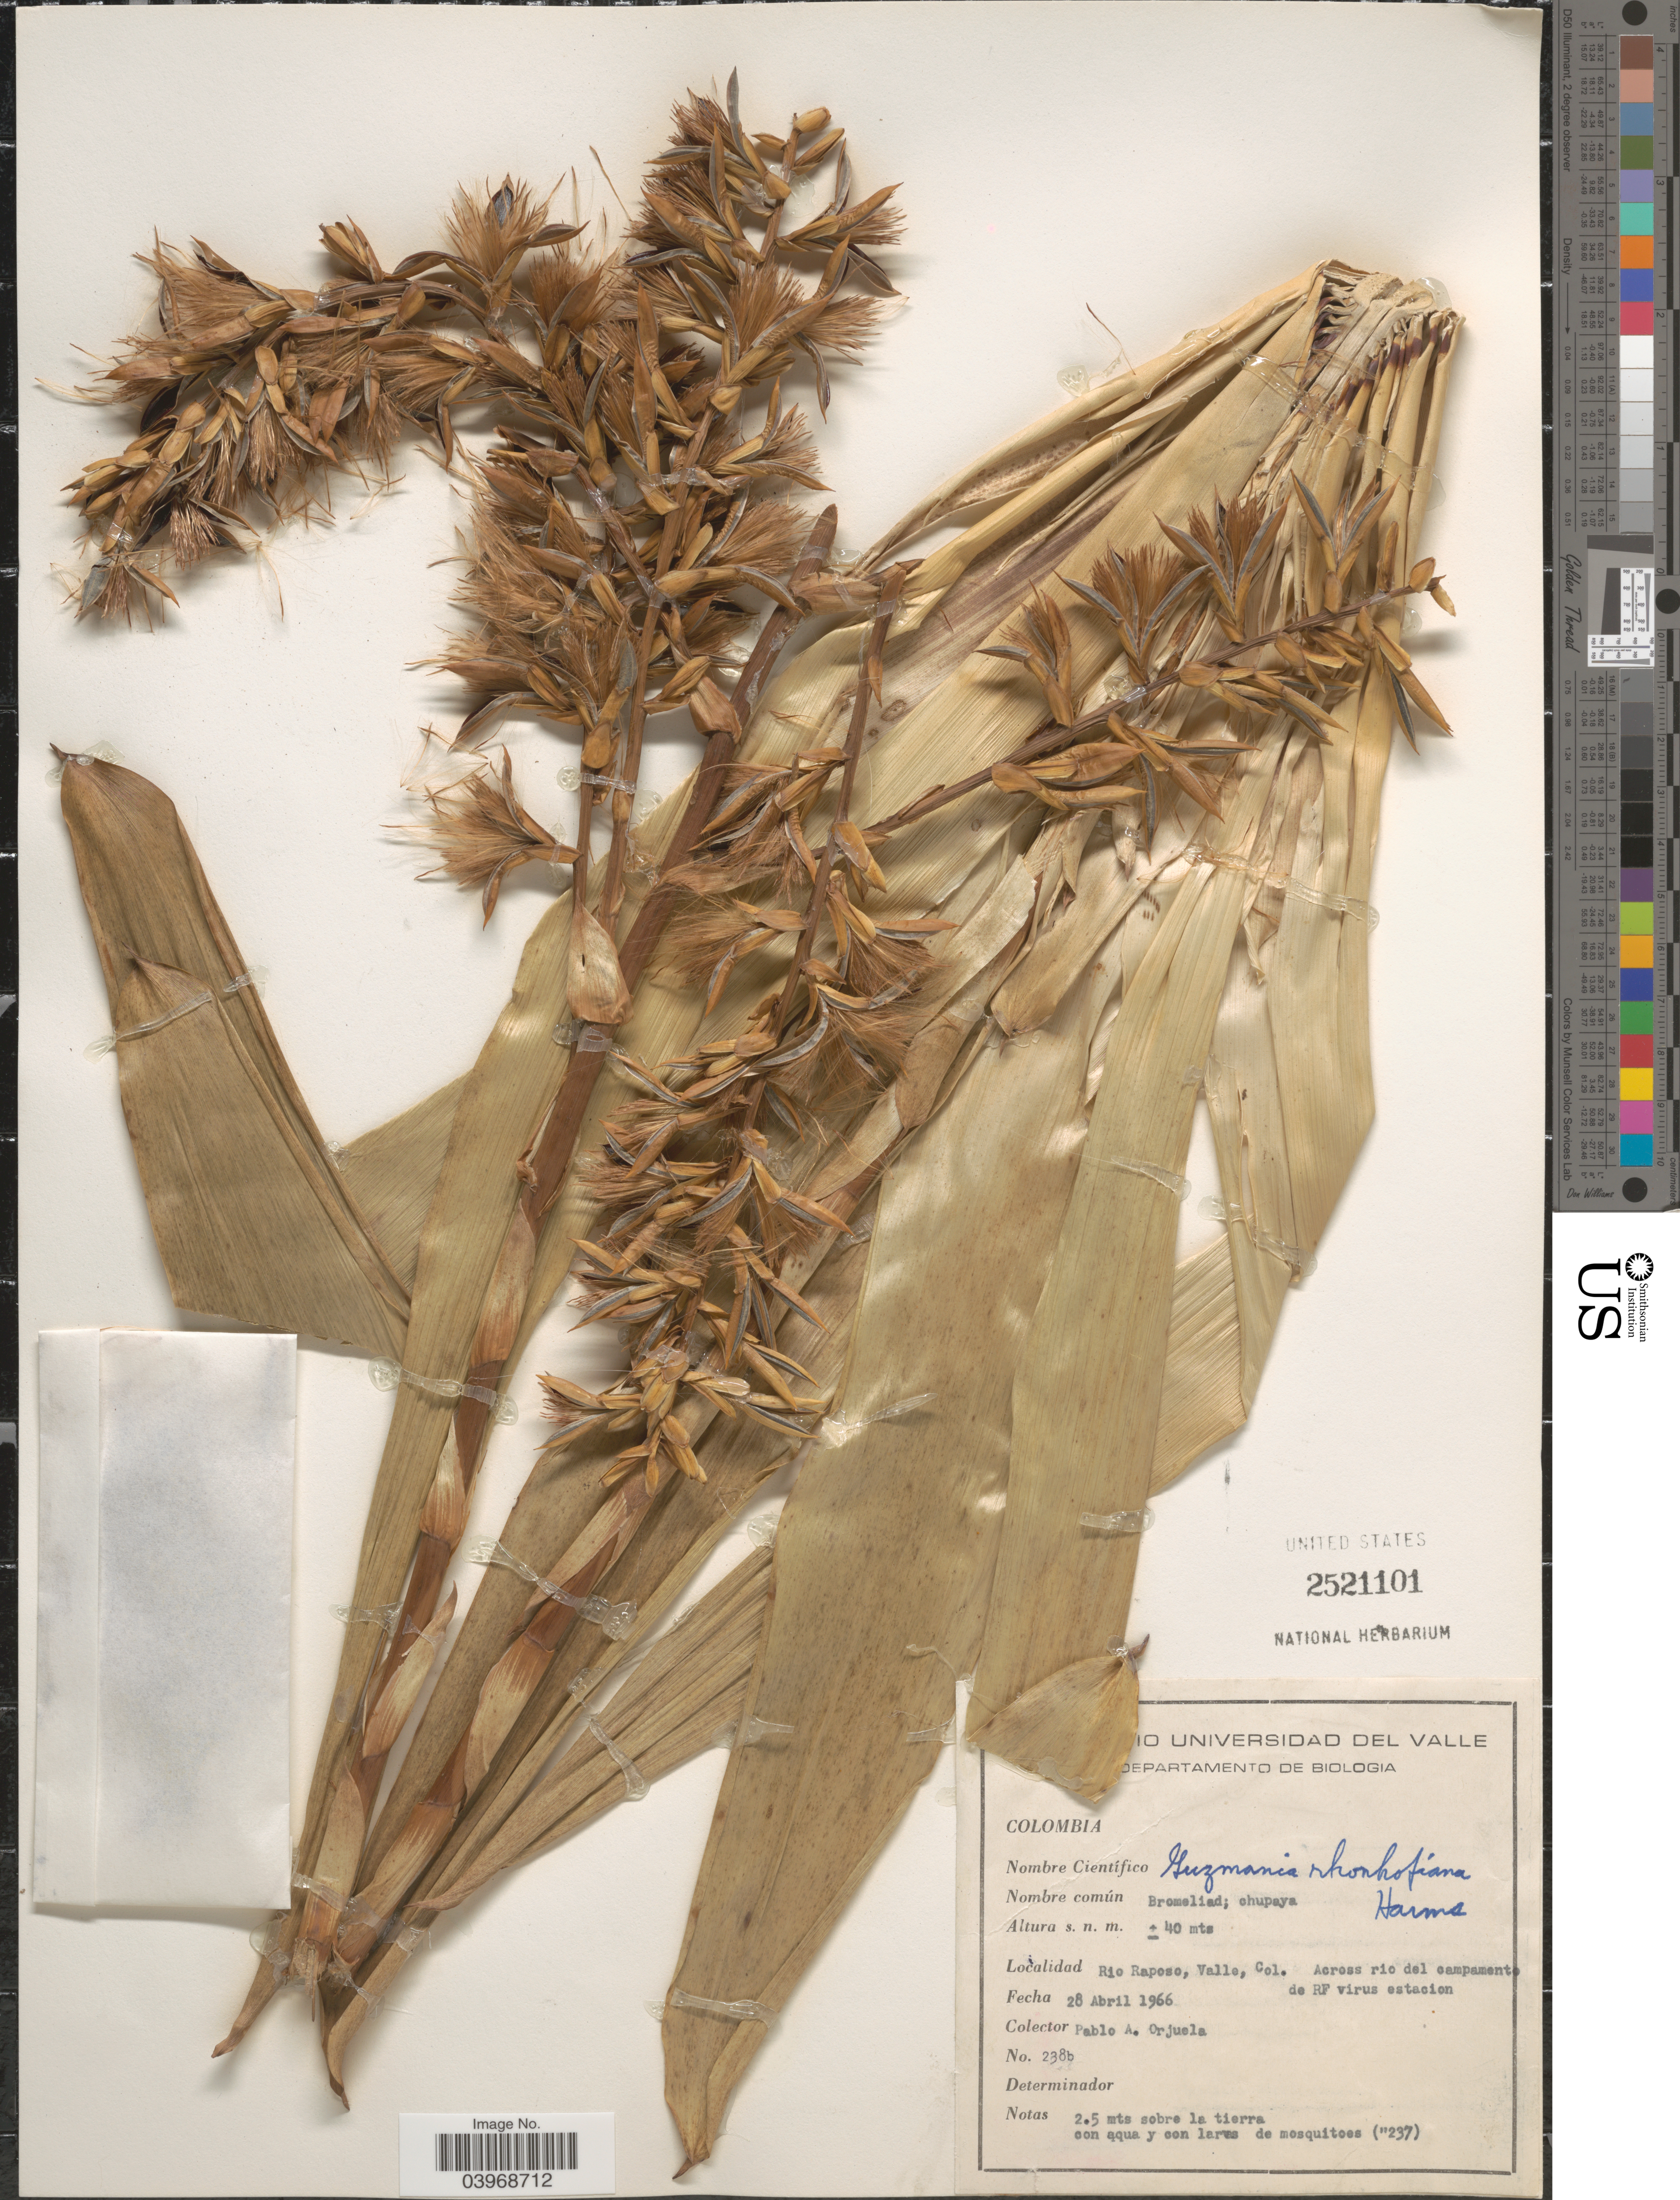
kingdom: Plantae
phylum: Tracheophyta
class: Liliopsida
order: Poales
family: Bromeliaceae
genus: Guzmania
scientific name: Guzmania rhonhofiana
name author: Harms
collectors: P. A. Orjuela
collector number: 238b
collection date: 1966-04-28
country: Colombia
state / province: Valle del Cauca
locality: Rio Raposo, Valle, Across rio del campamento de RF virus estacion.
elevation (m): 40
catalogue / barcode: US 2521101